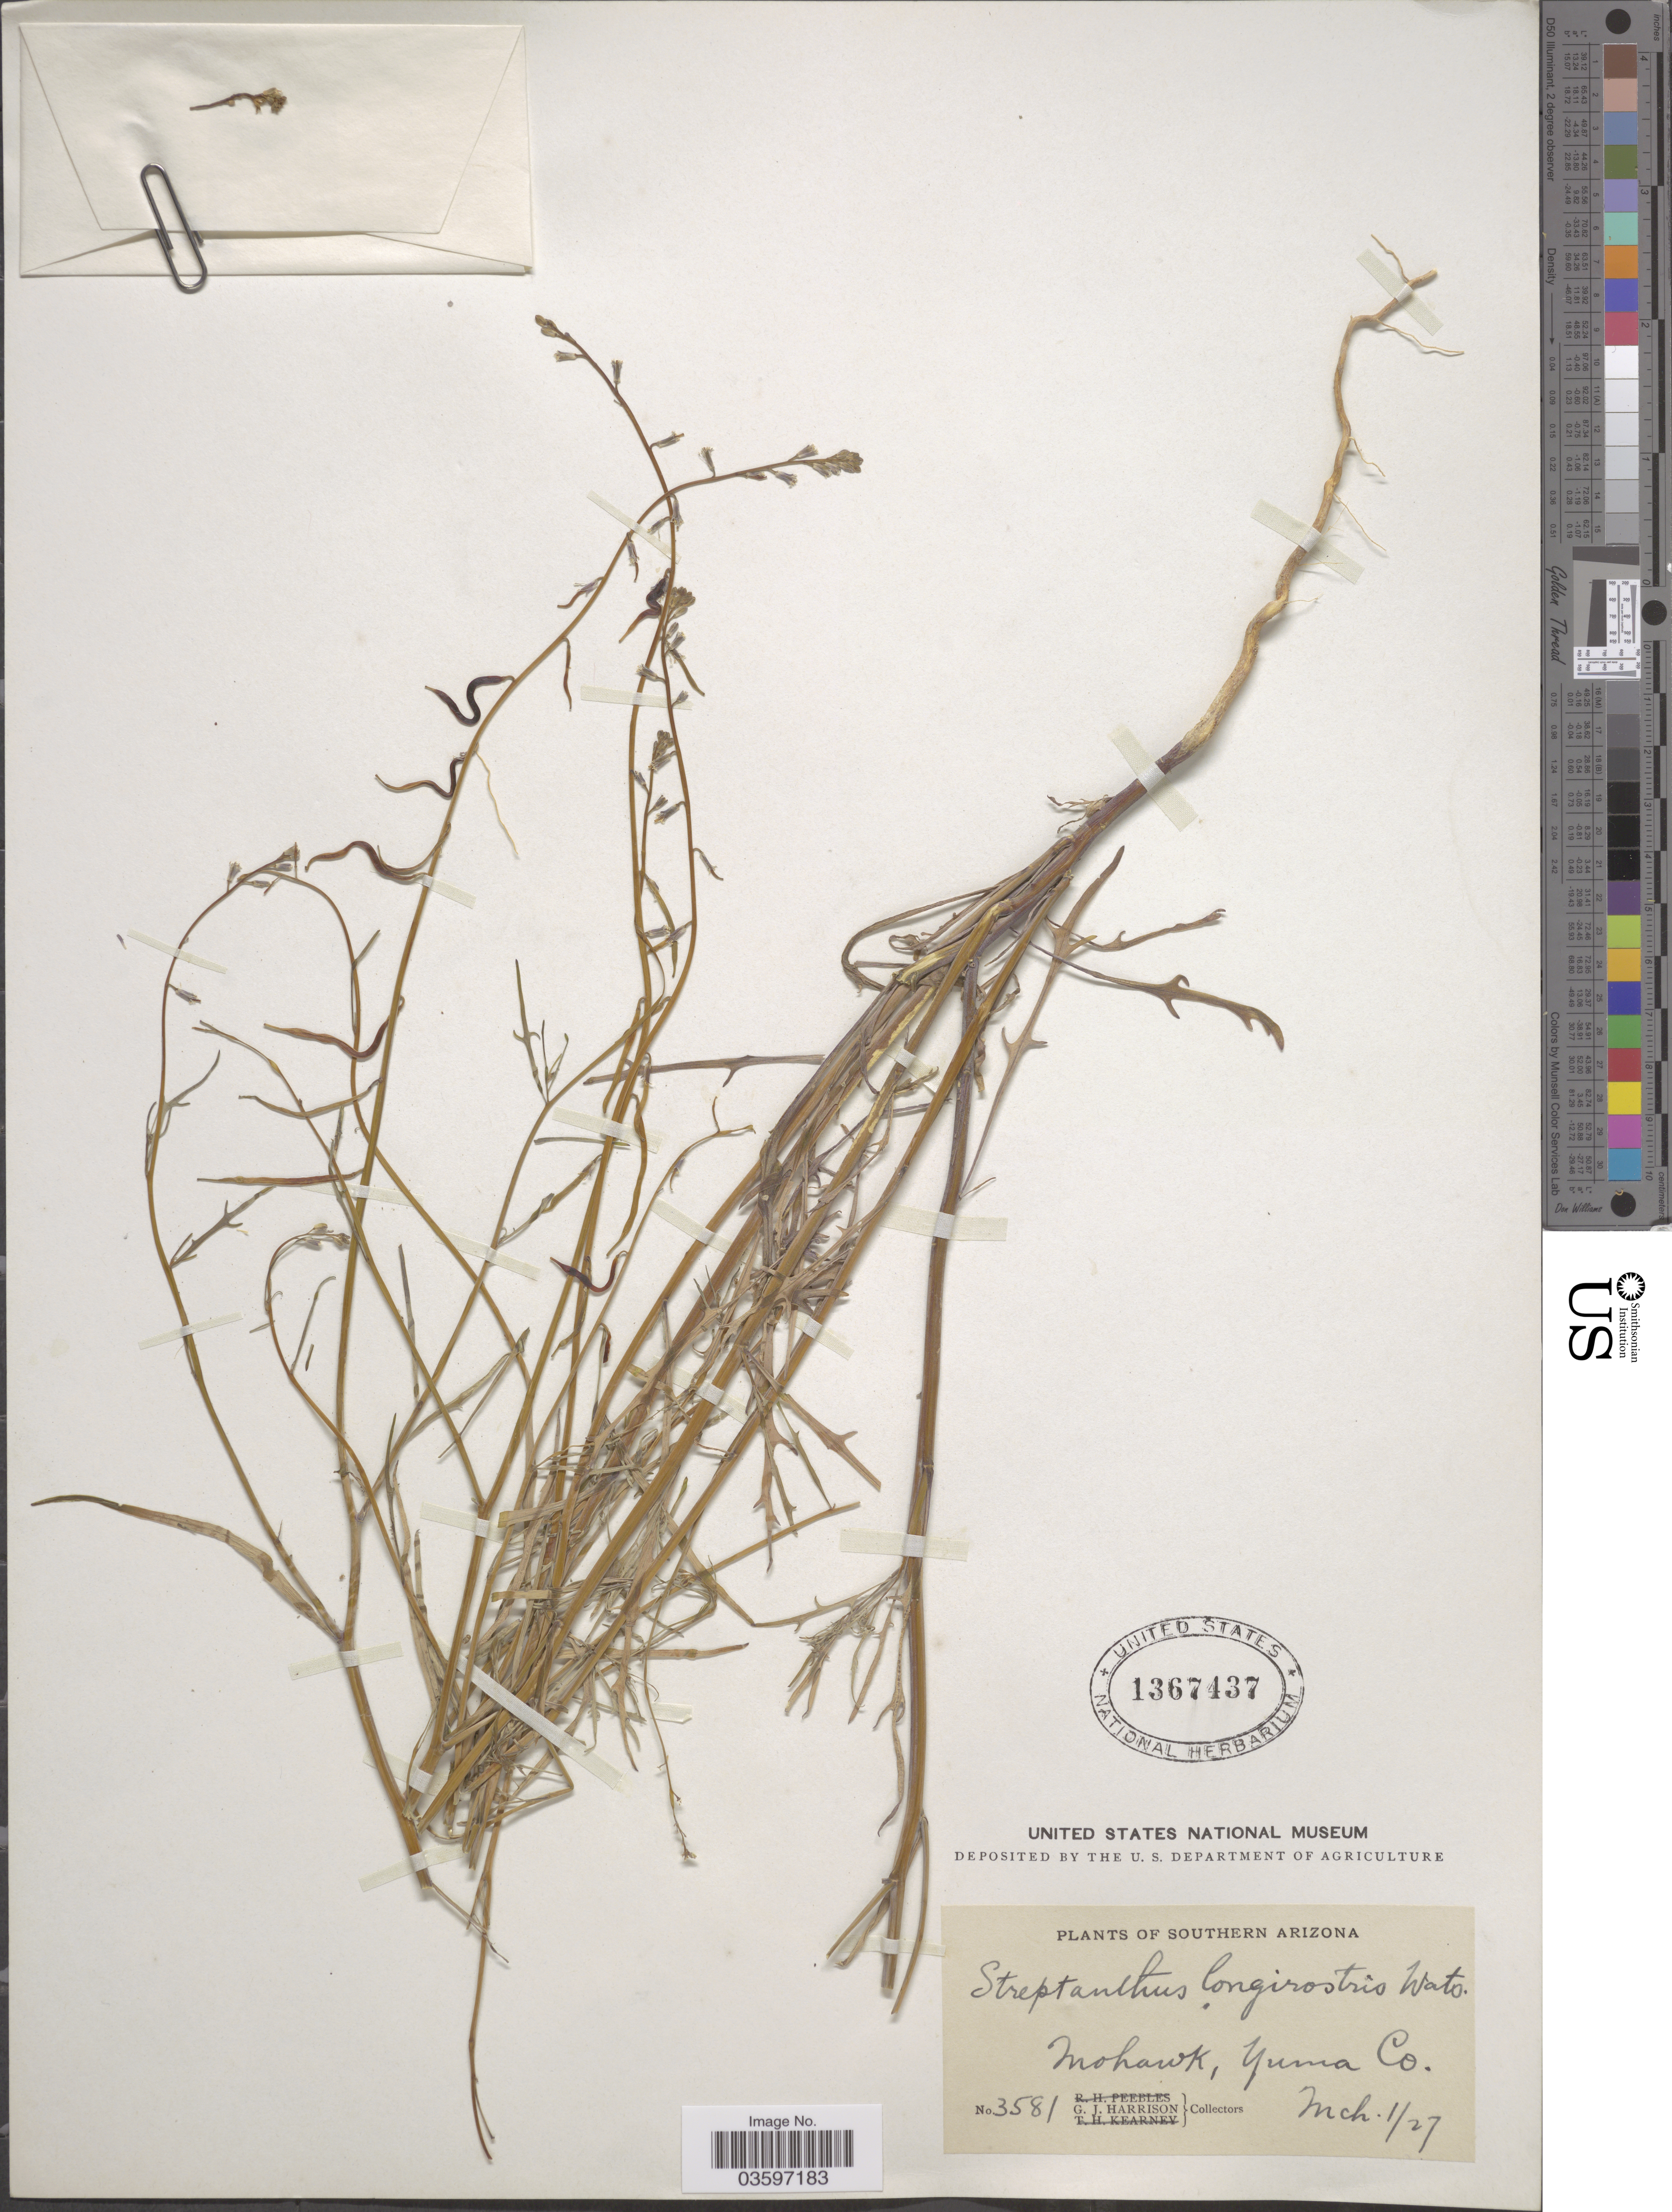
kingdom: Plantae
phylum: Tracheophyta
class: Magnoliopsida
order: Brassicales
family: Brassicaceae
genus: Streptanthella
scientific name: Streptanthella longirostris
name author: (S. Watson) Rydb.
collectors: G. J. Harrison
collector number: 3581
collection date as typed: Transcribed d/m/y: 1/3/27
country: United States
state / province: Arizona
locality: Southern Arizona. Mohawk, Yuma Co.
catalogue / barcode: US 1367437